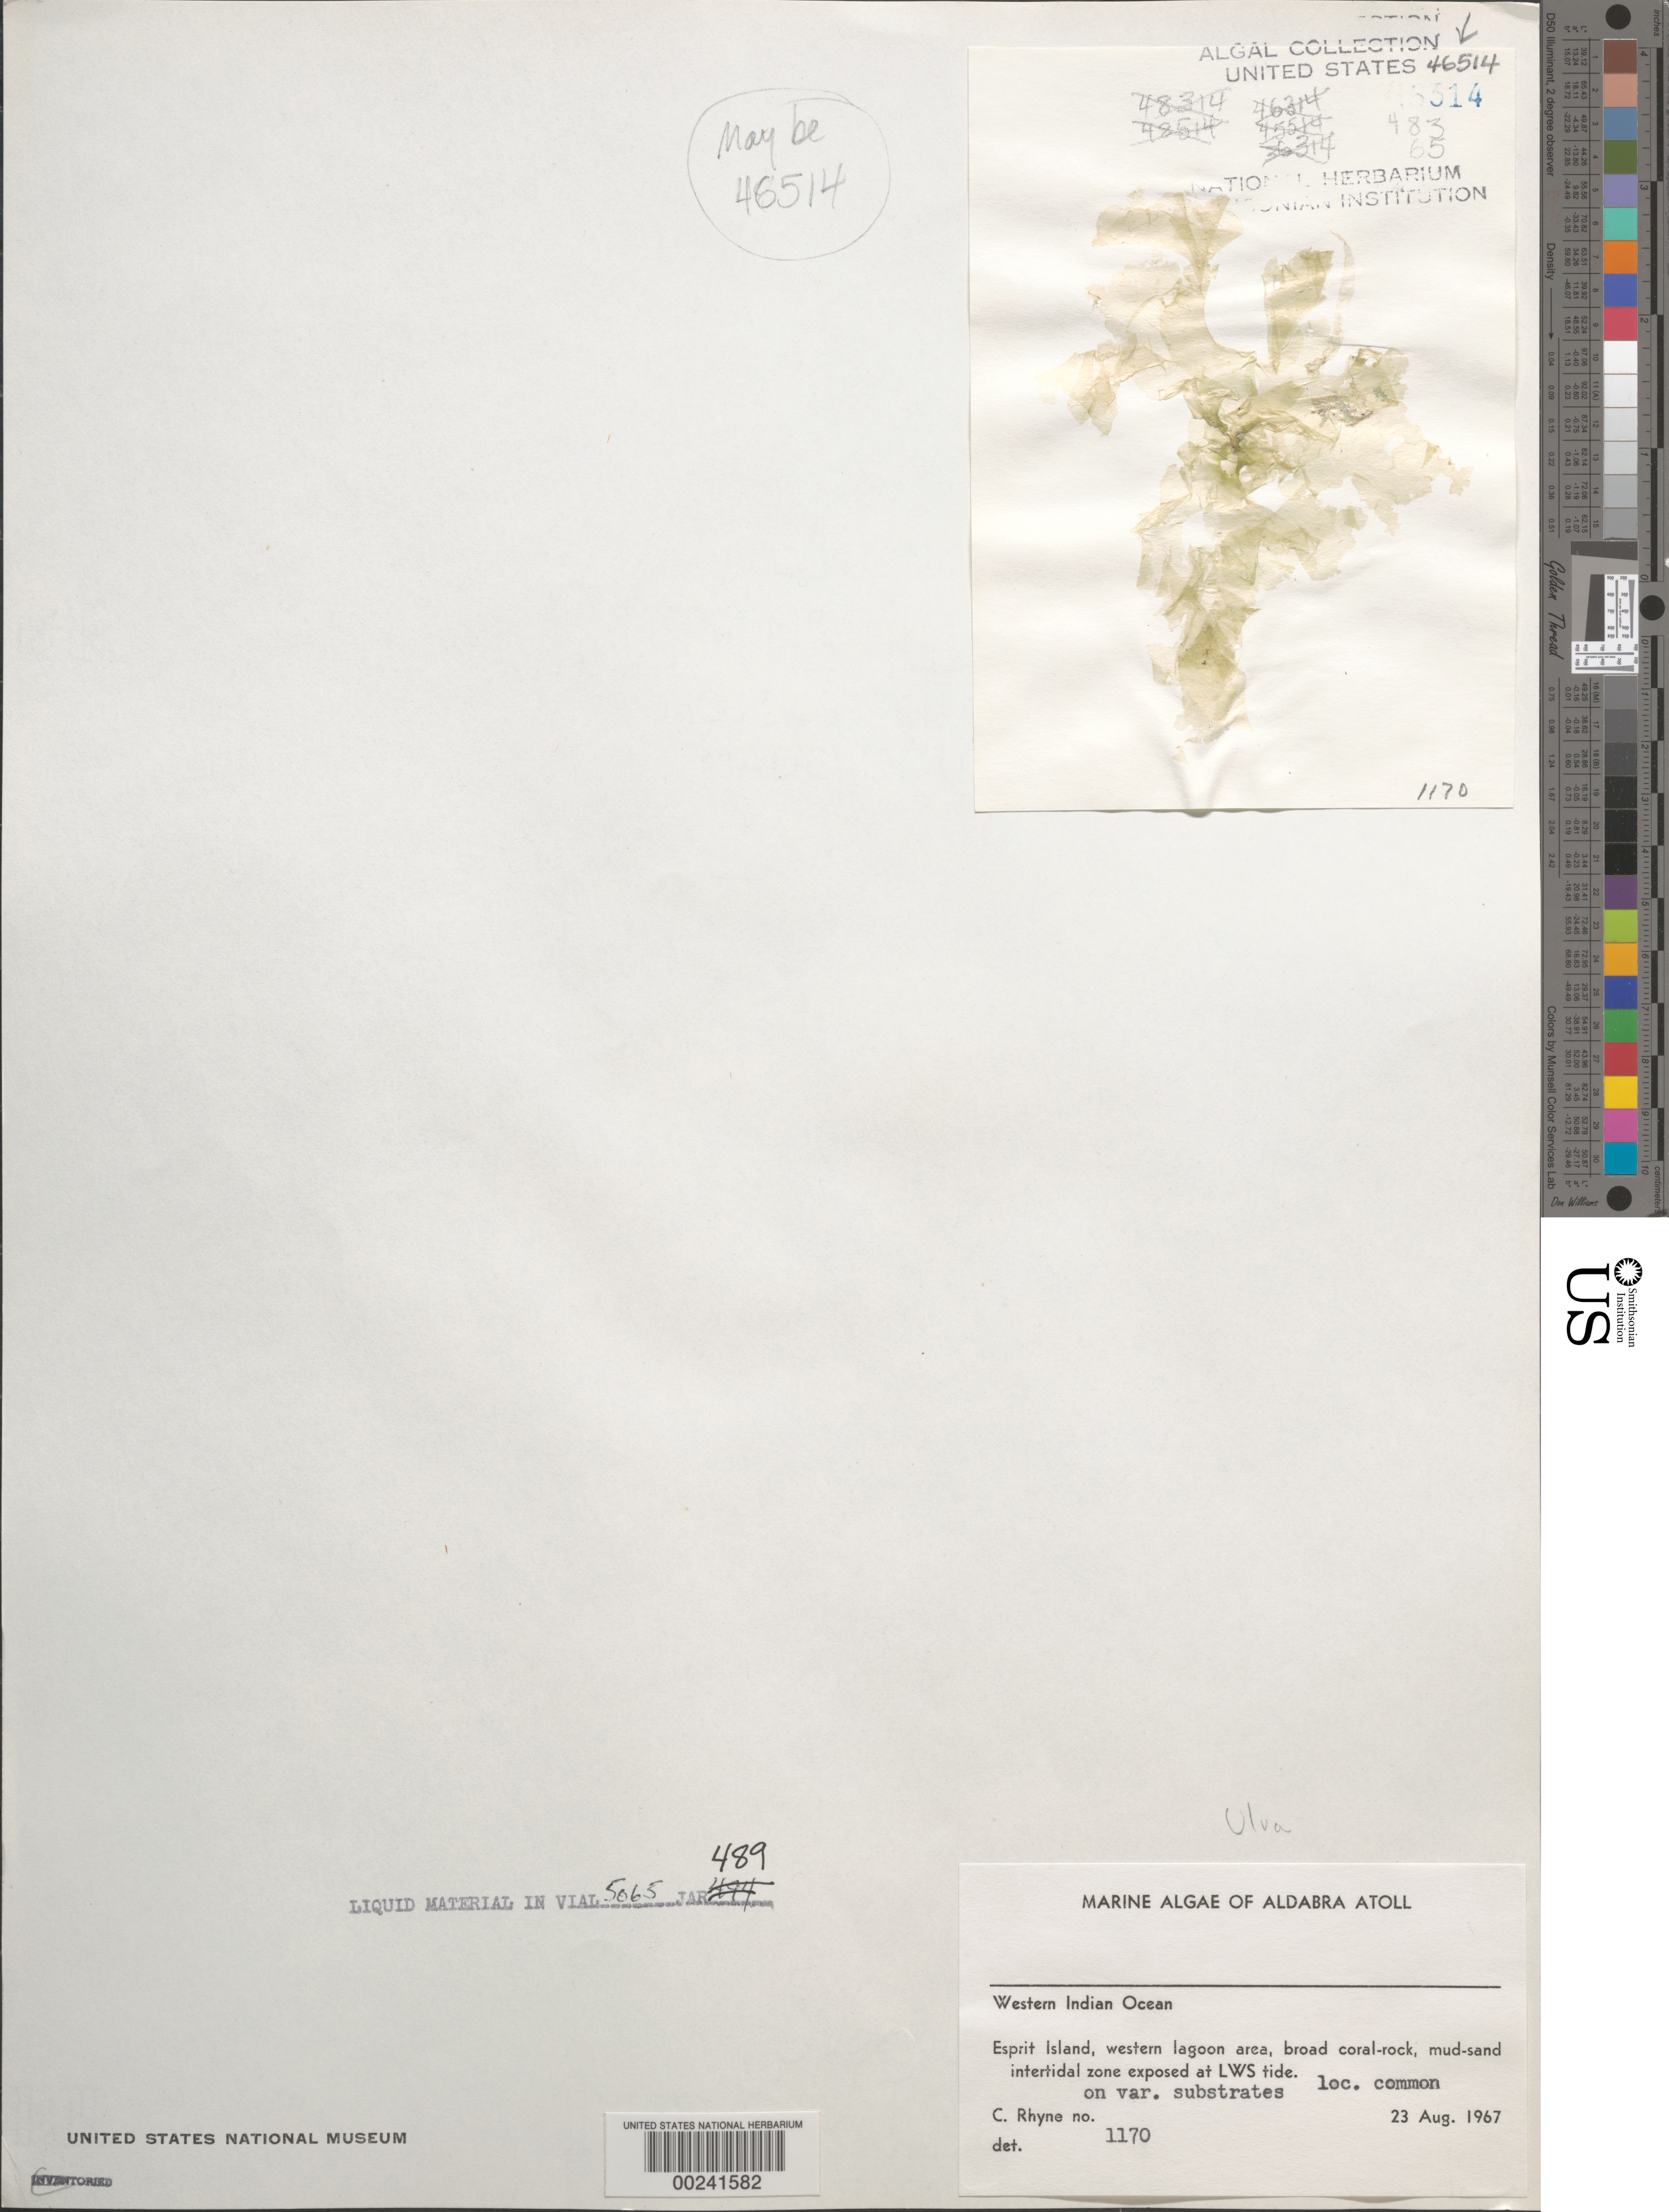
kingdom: Plantae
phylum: Chlorophyta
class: Ulvophyceae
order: Ulvales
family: Ulvaceae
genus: Ulva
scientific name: Ulva sp.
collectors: C. Rhyne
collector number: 1170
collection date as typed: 23 Aug 1967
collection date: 1967-08-23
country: Seychelles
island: Aldabra Atoll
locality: Ile Esprit, Western lagoon area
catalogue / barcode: US 46514